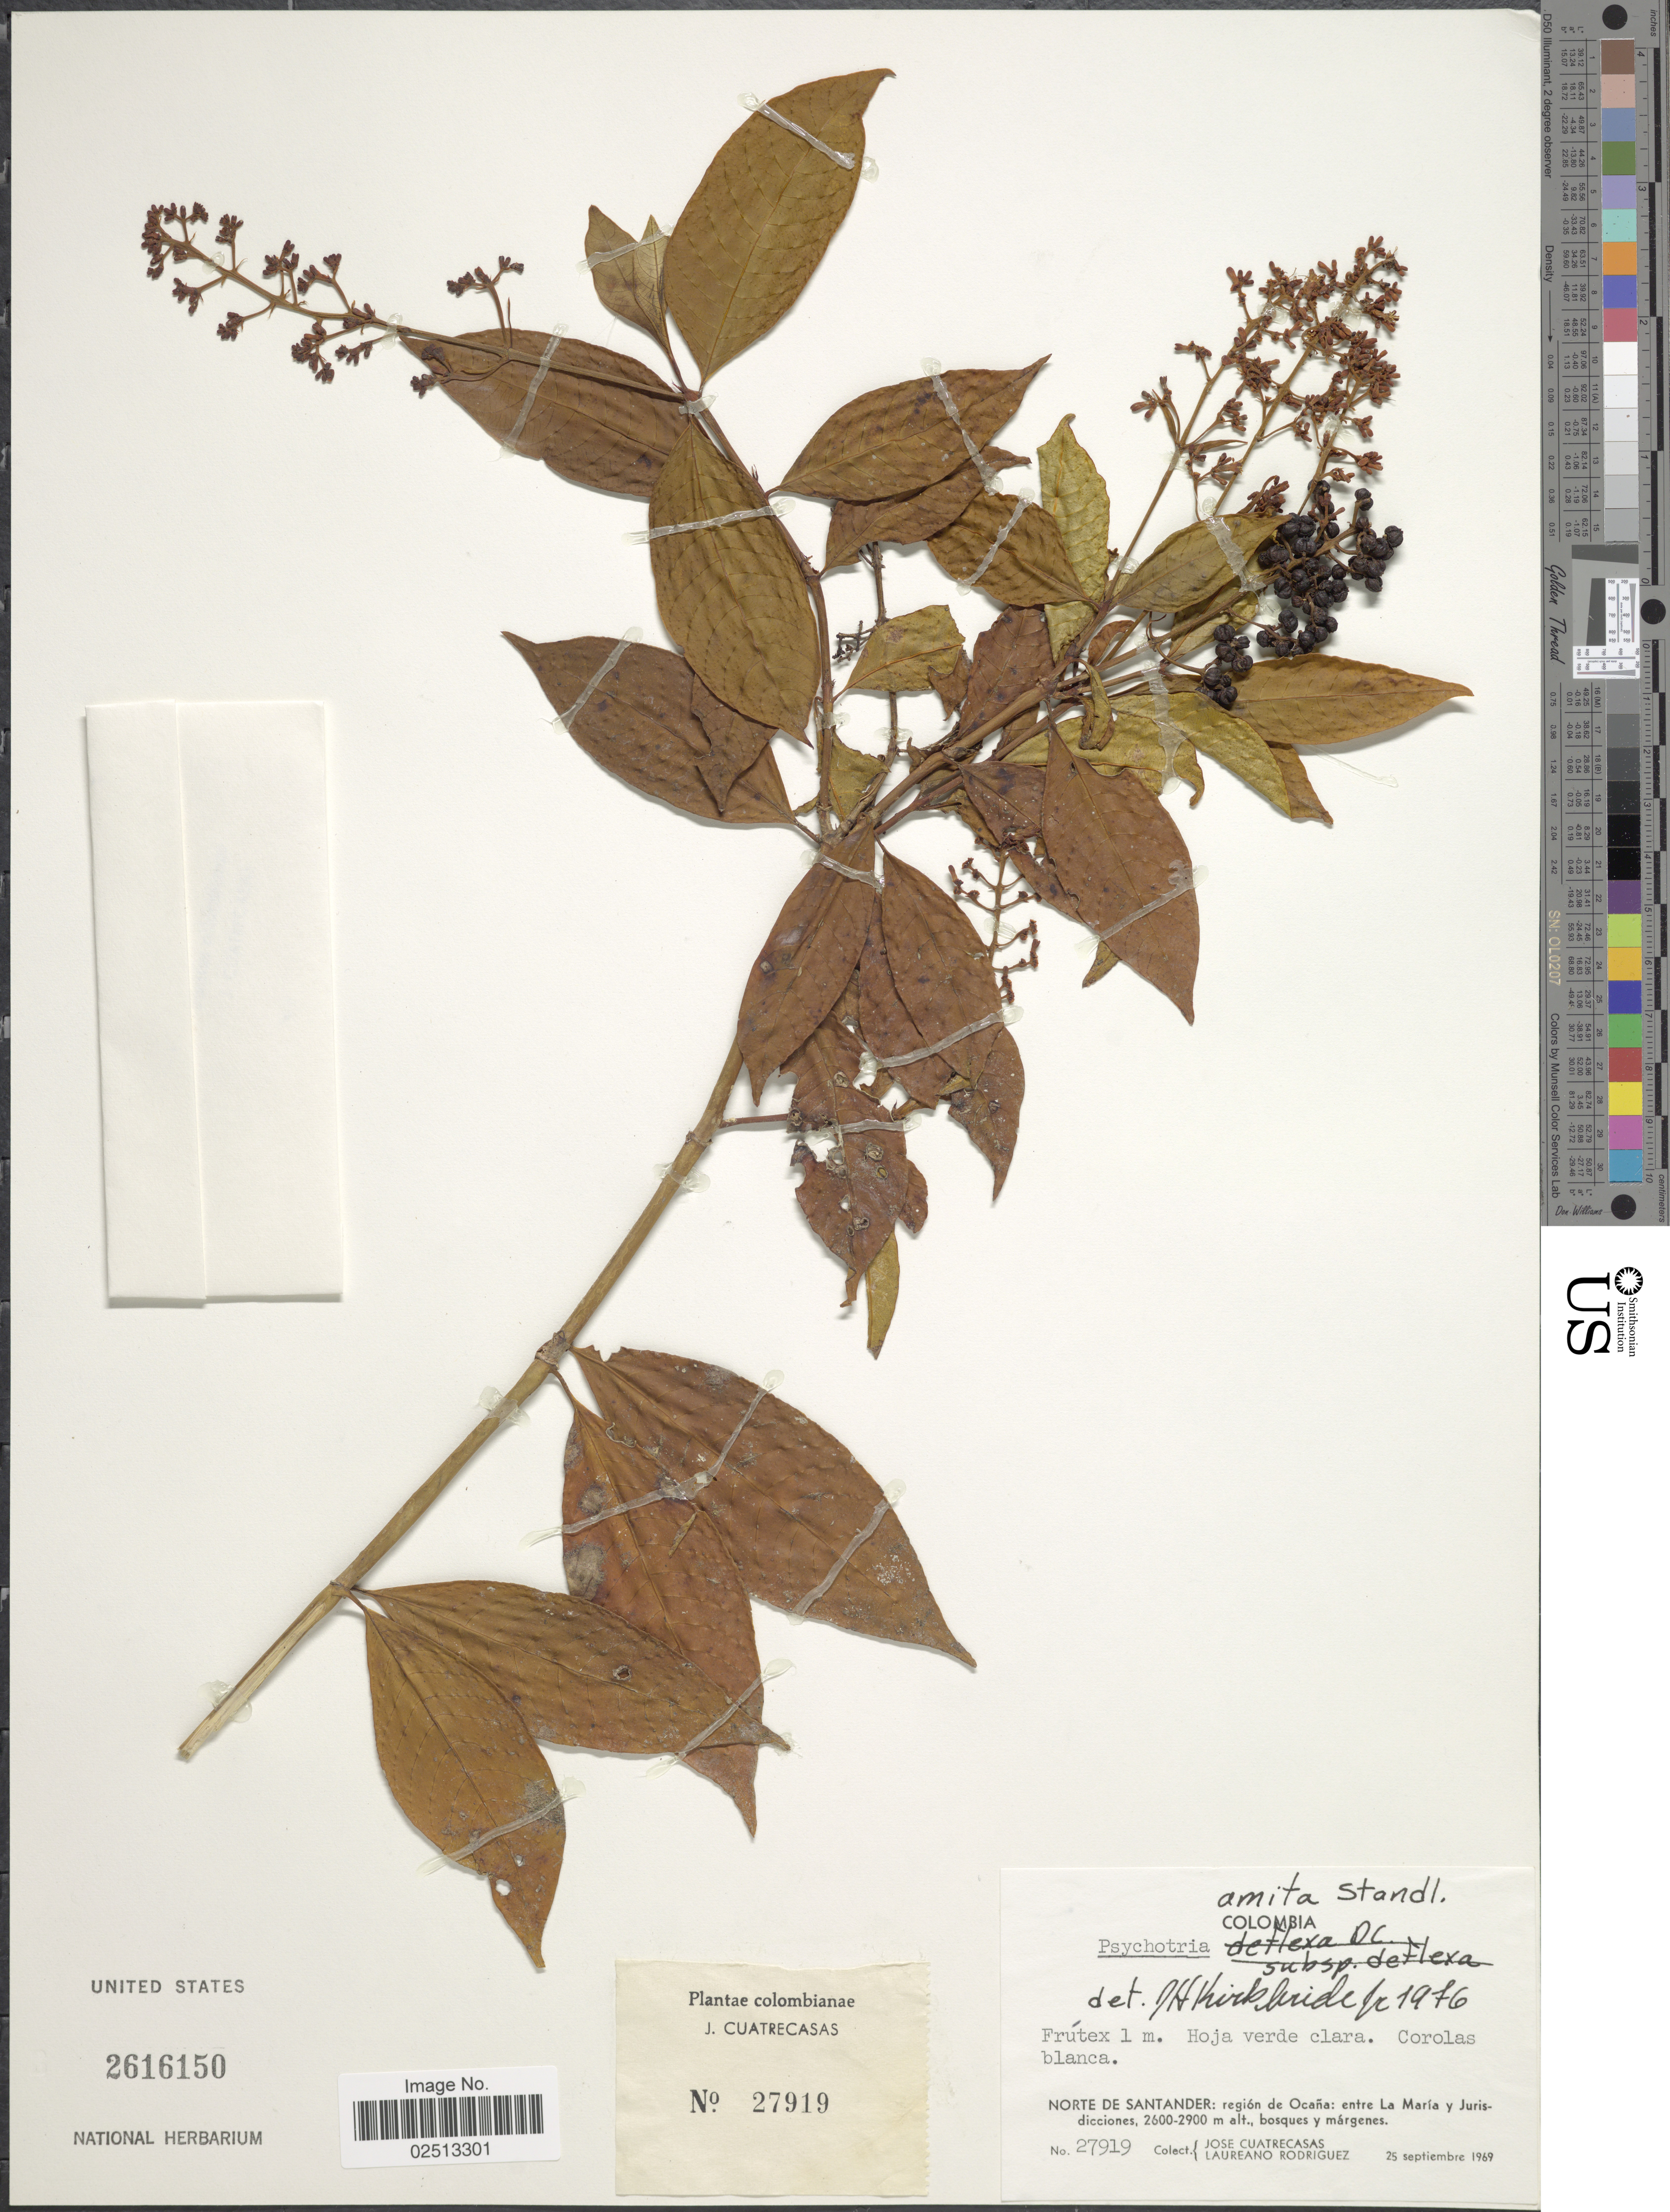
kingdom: Plantae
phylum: Tracheophyta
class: Magnoliopsida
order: Gentianales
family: Rubiaceae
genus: Psychotria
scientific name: Psychotria amita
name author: Standl.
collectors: J. Cuatrecasas & L. Rodriguez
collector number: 27919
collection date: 1969-09-25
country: Colombia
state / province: Norte de Santander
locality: Norte de Santander : region de Ocana: entre La Maria y Juris-dicciones.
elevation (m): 2600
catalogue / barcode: US 2616150